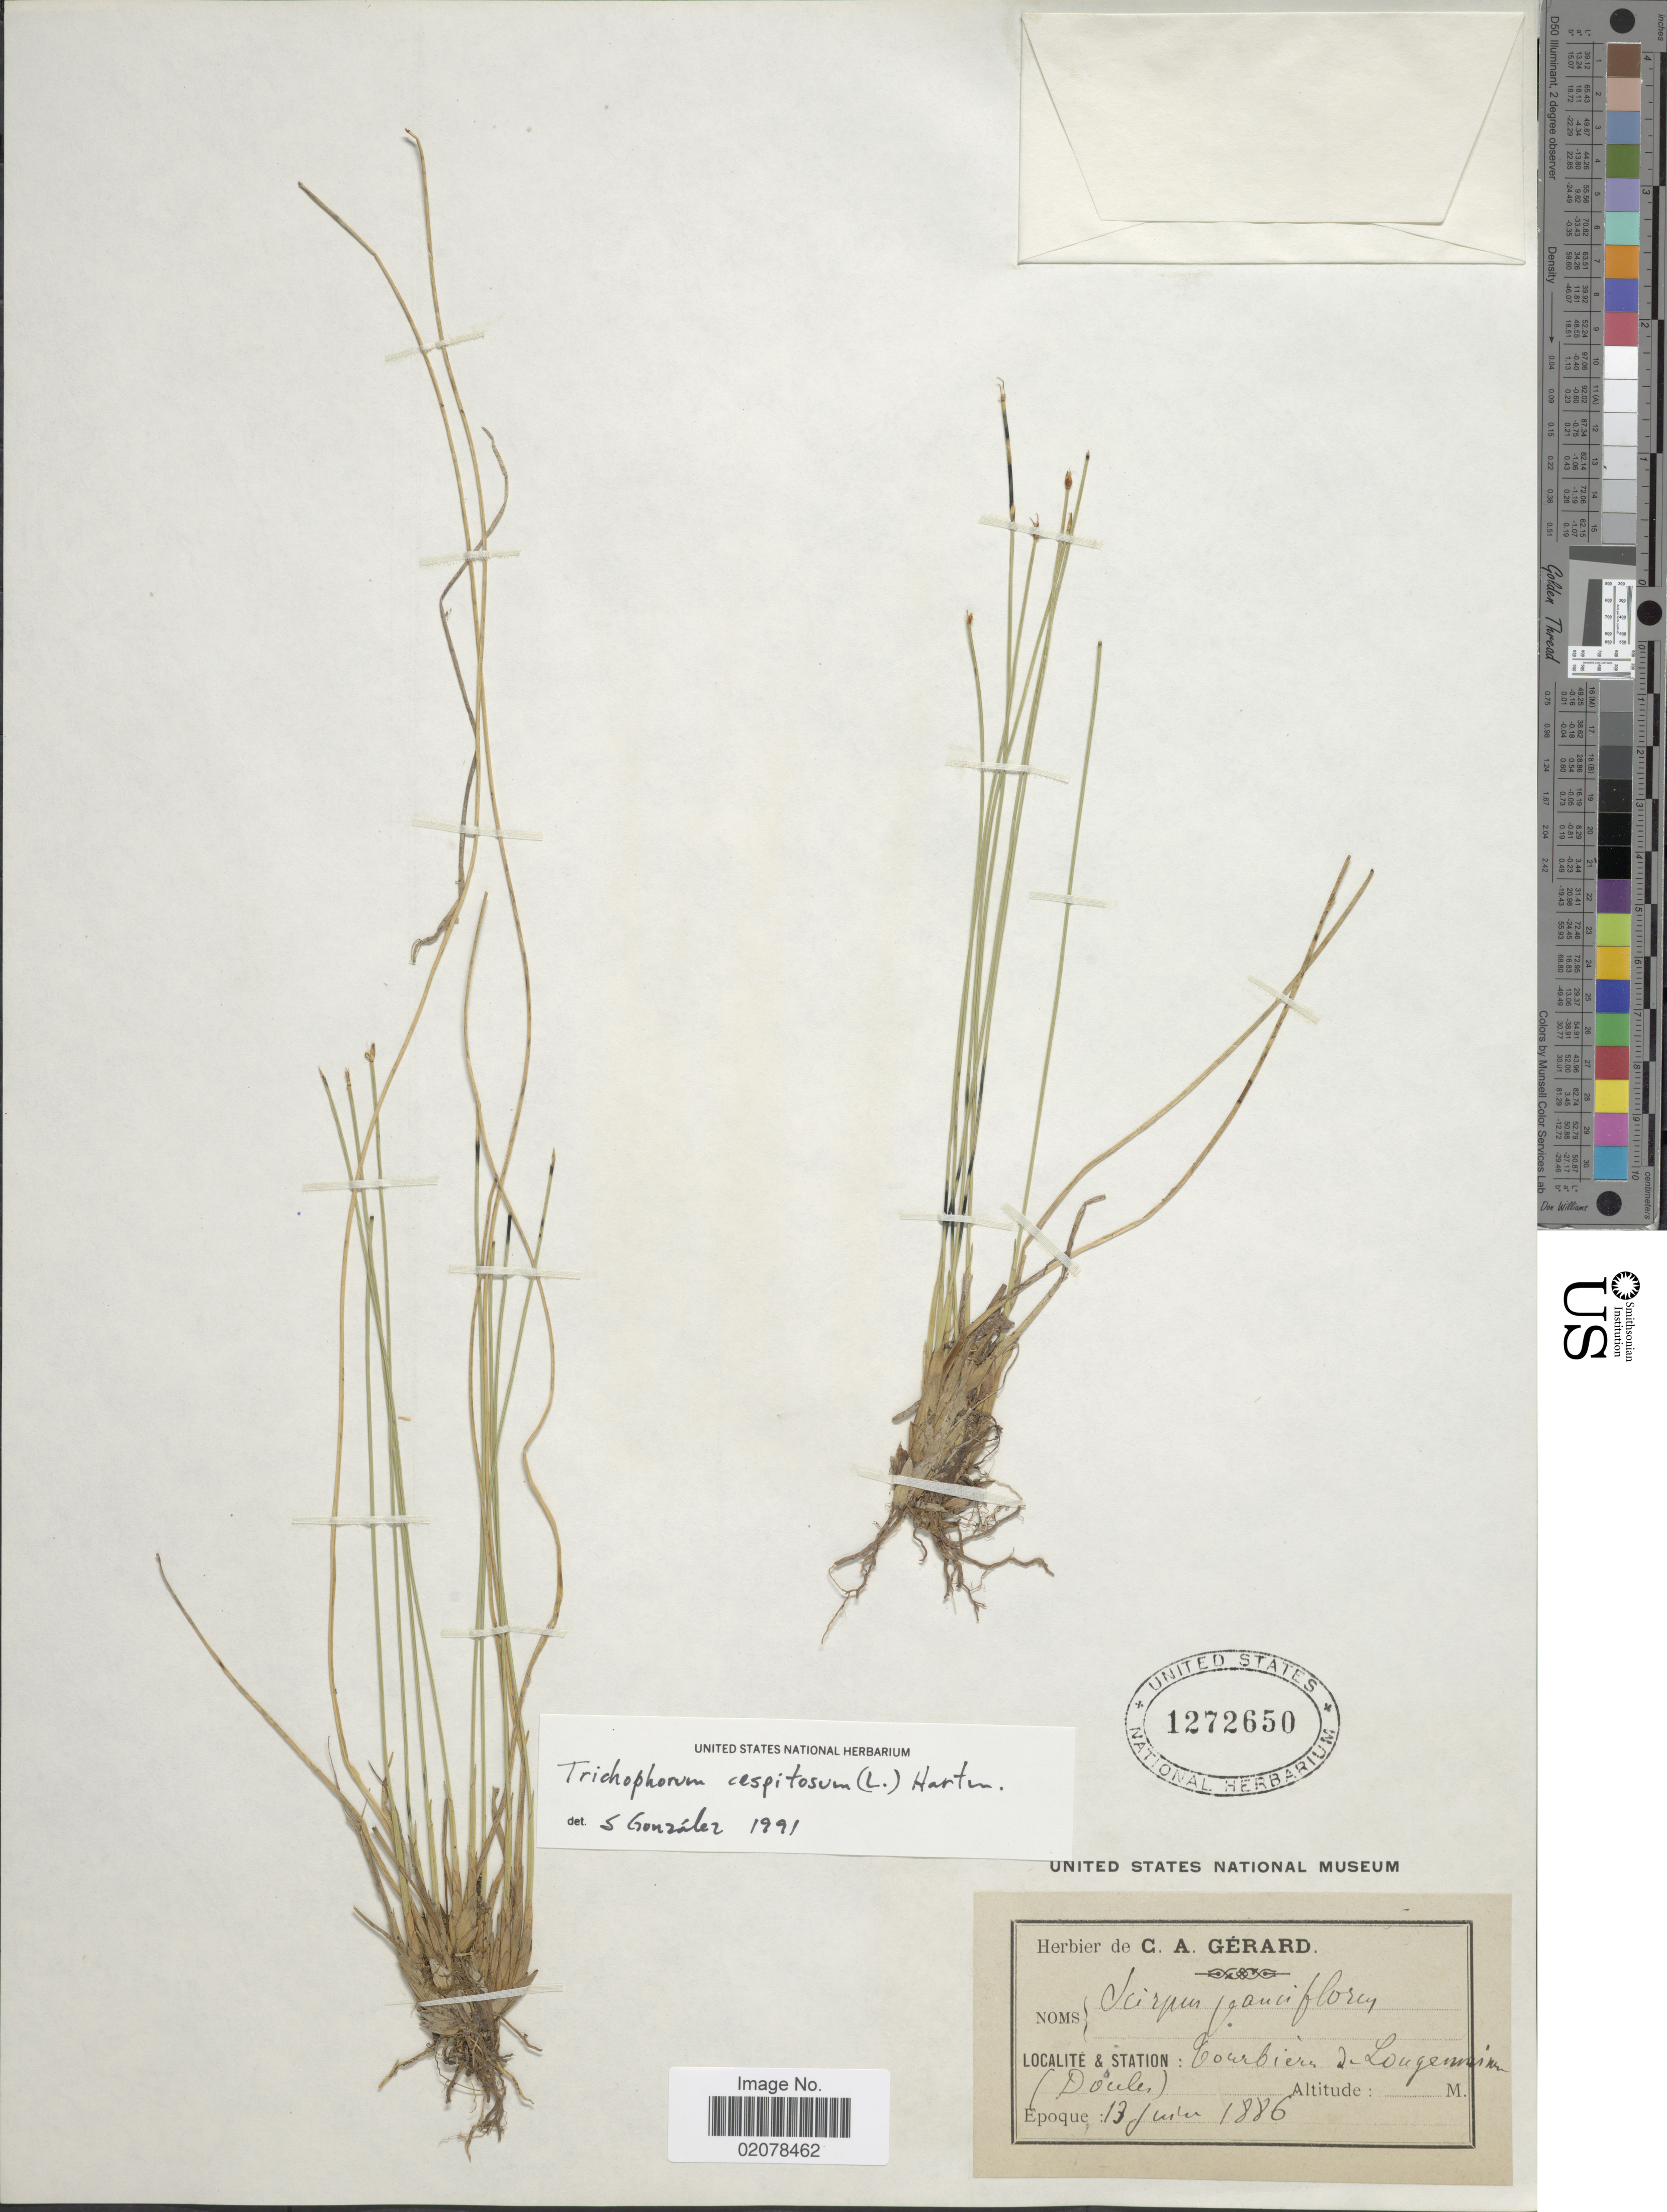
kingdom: Plantae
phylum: Tracheophyta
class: Liliopsida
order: Poales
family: Cyperaceae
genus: Trichophorum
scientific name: Trichophorum cespitosum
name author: (L.) Hartm.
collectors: Ex herb. de C. A. Gérard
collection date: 1886-06-13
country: France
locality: Courbierr de Lougennian (Doules) [interpreted]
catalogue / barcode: US 1272650